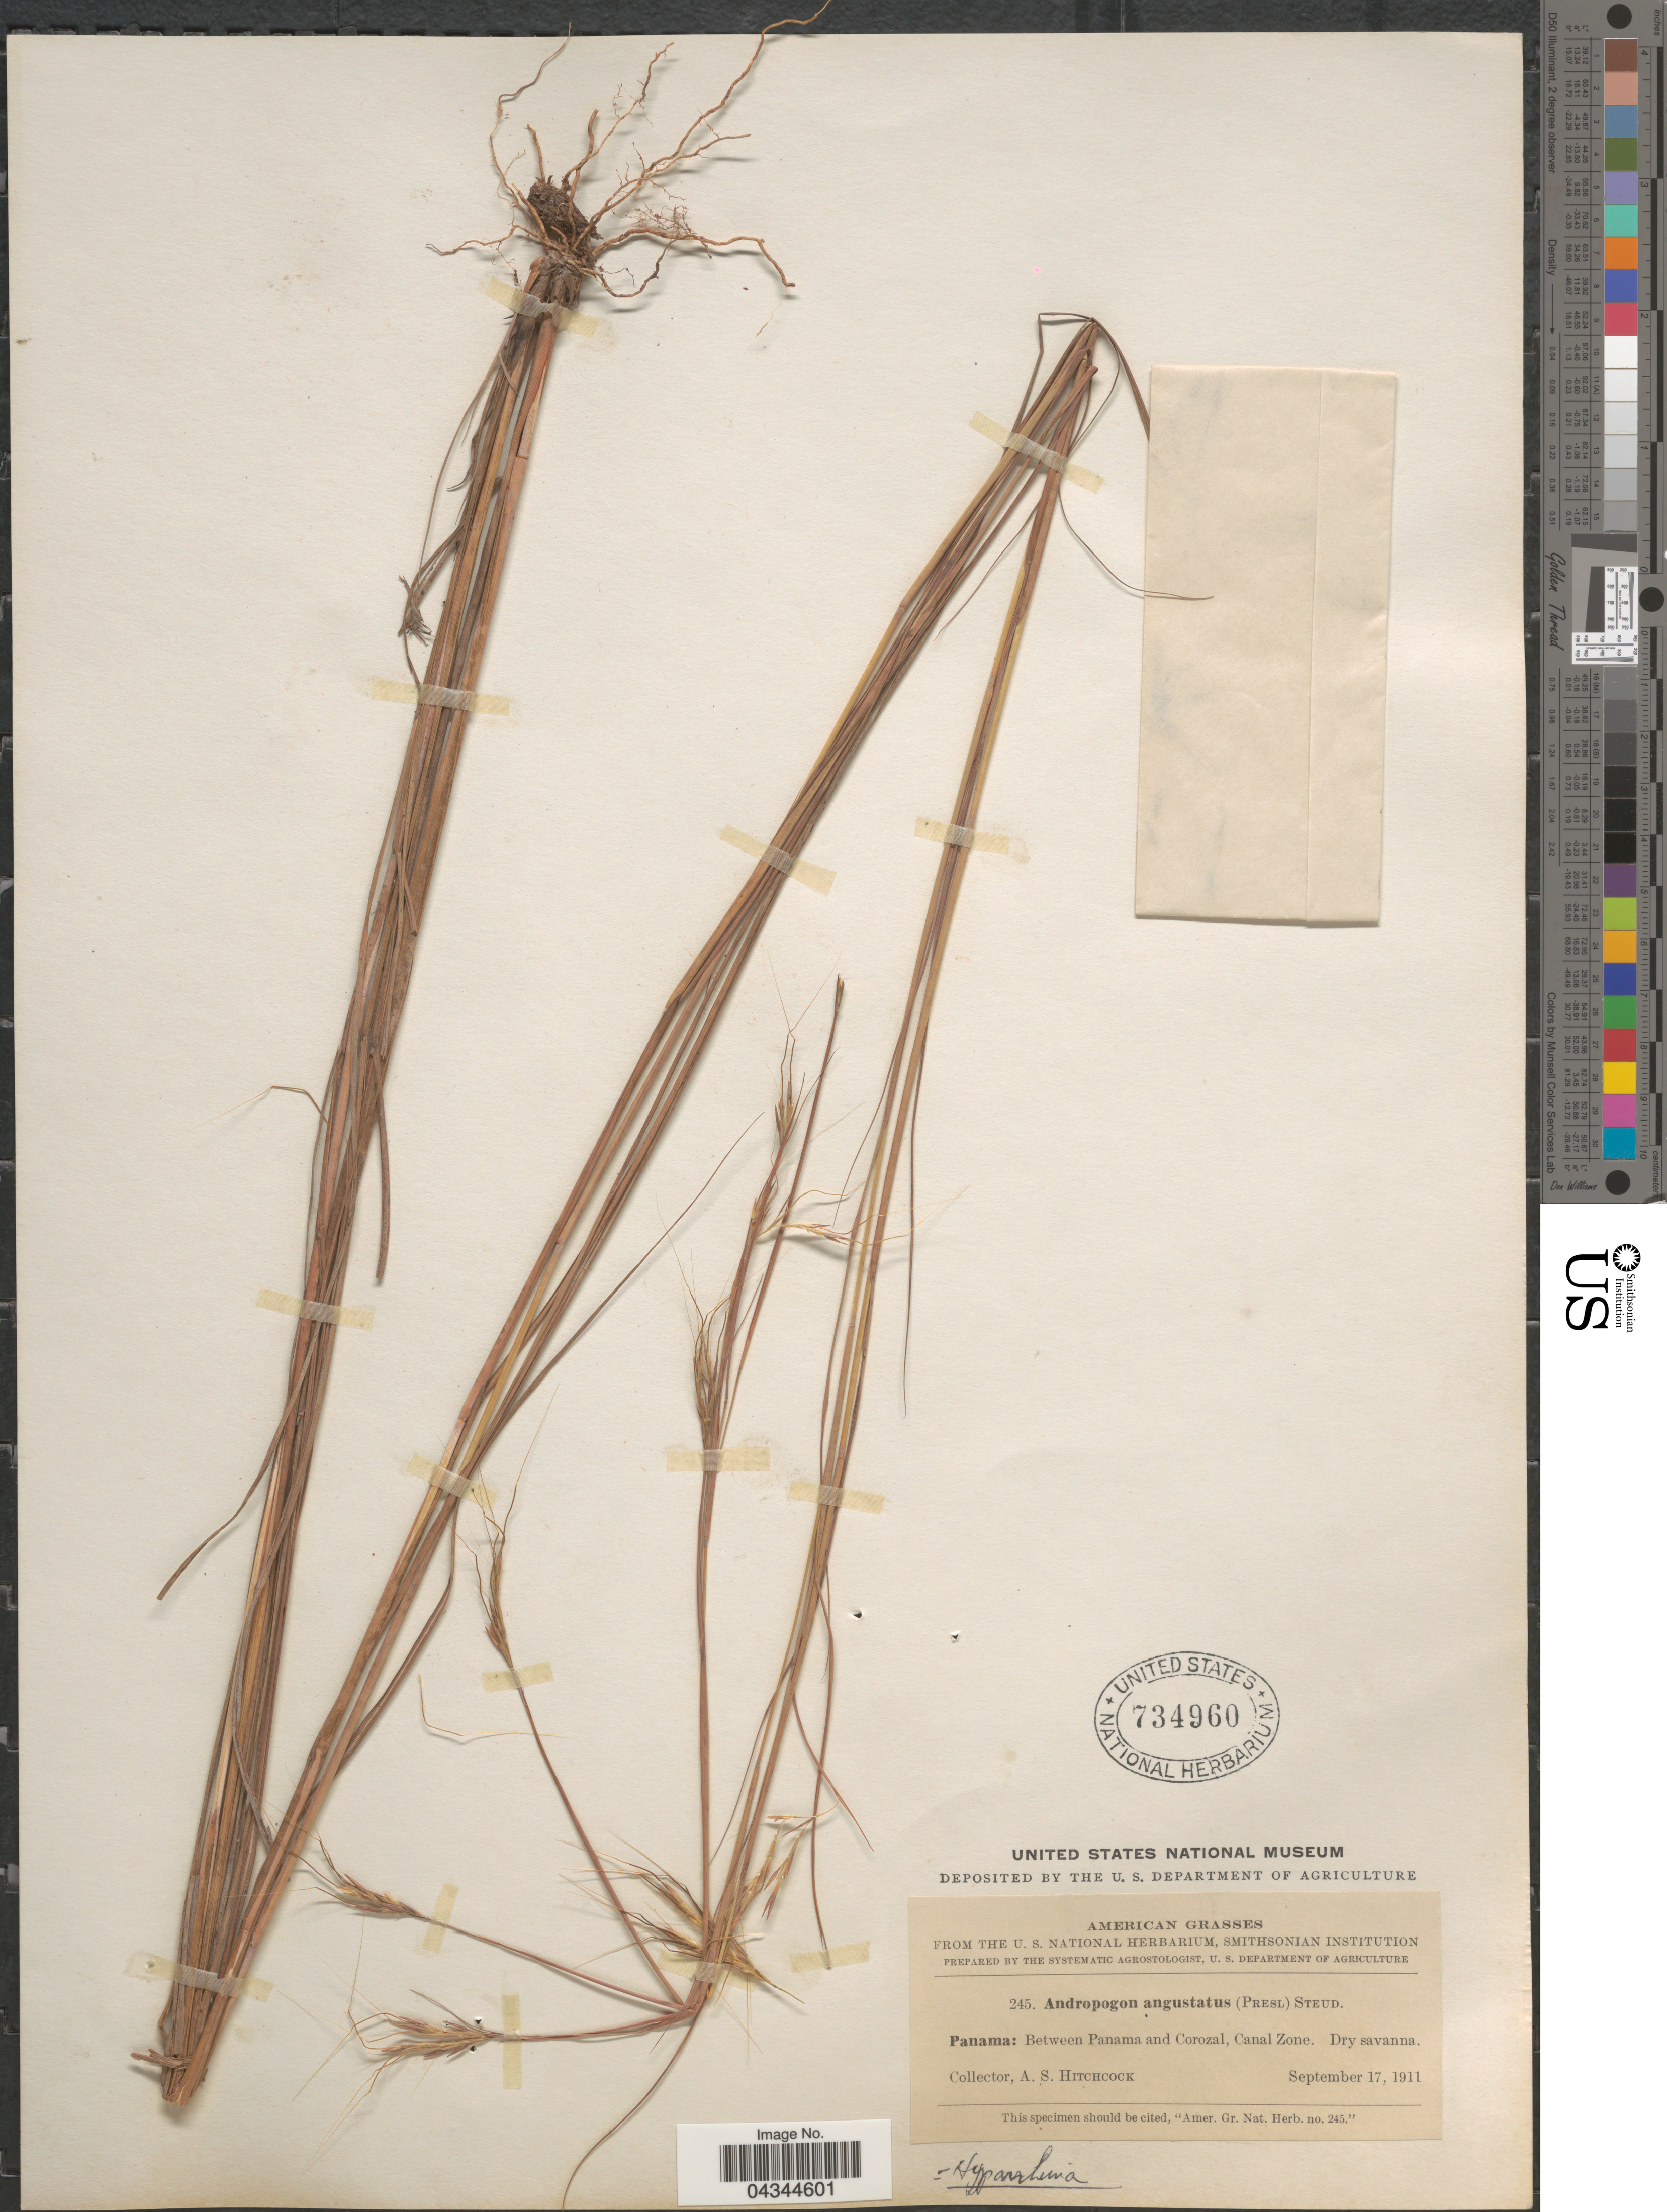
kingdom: Plantae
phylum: Tracheophyta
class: Liliopsida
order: Poales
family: Poaceae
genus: Andropogon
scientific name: Andropogon angustatus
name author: (J. Presl) Steud.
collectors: A. S. Hitchcock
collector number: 245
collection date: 1911-09-17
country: Panama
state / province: Colón / Panamá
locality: Between Panama and Corozal, Canal Zone.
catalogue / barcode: US 734960